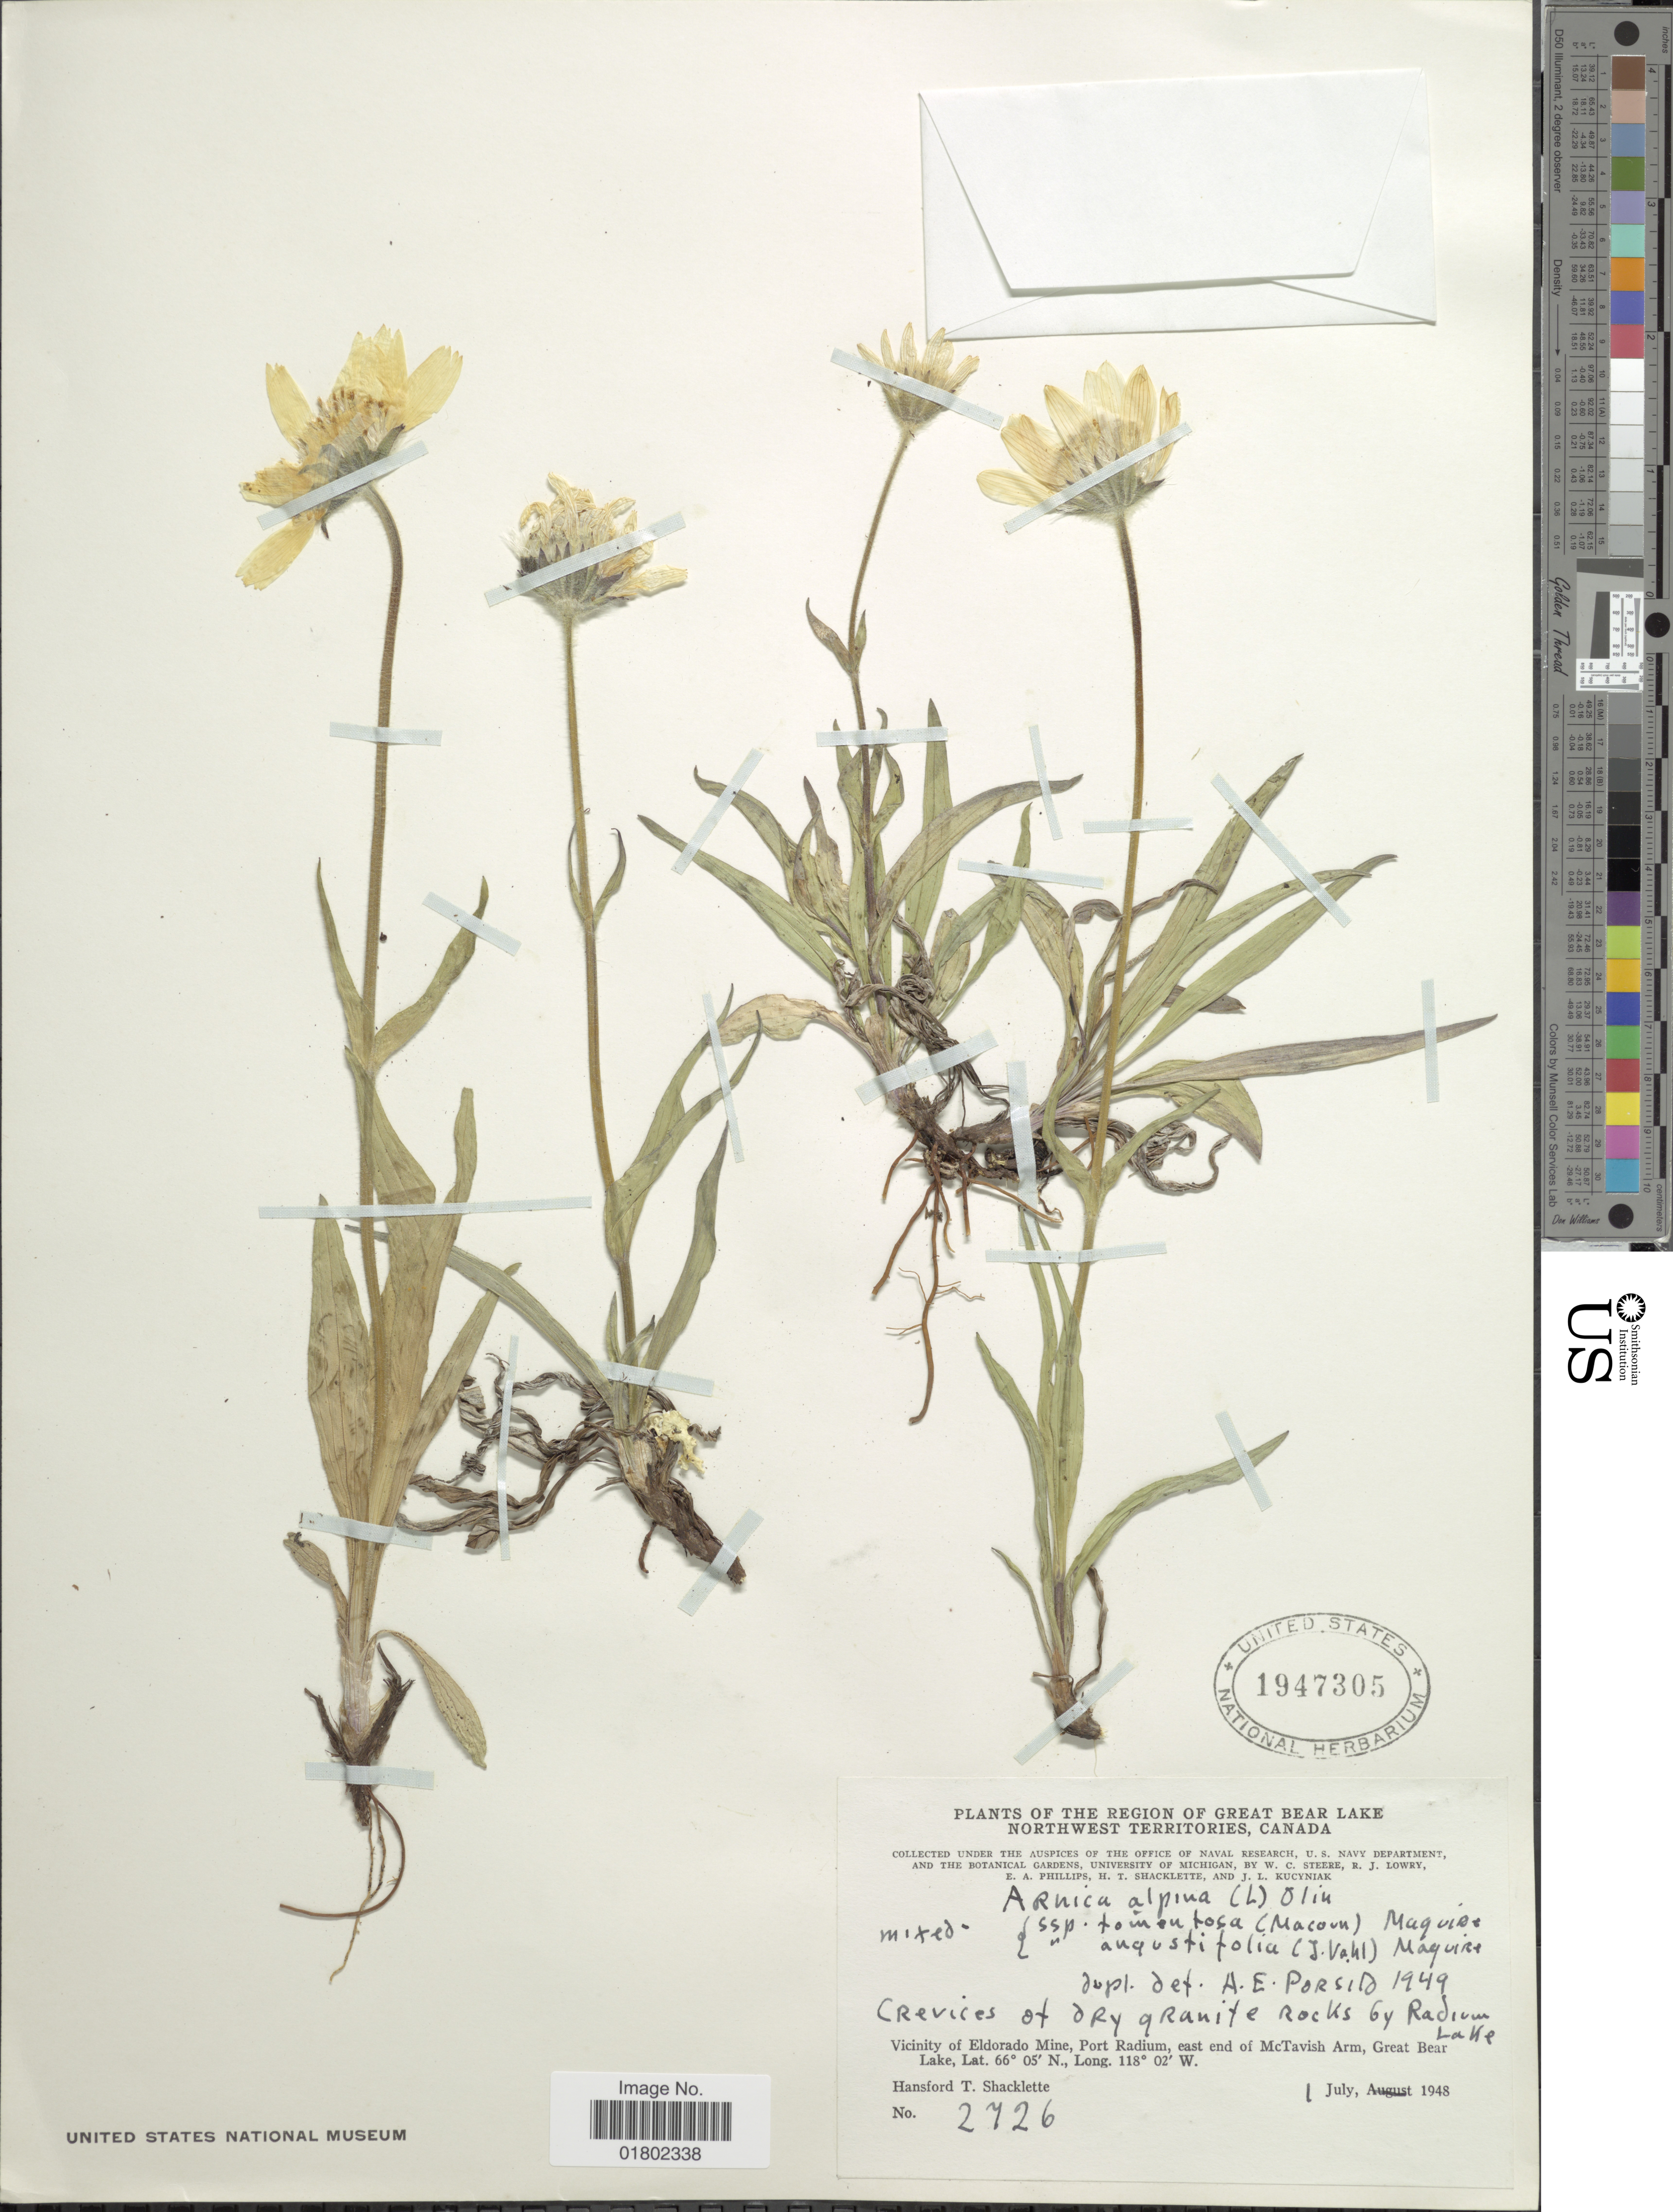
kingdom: Plantae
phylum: Tracheophyta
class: Magnoliopsida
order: Asterales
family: Asteraceae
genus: Arnica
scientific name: Arnica alpina subsp. tomentosa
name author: (Macoun) Maguire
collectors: H. Shacklette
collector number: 2726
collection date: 1948-07-01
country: Canada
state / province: Northwest Territories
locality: The Region of Great Bear Lake, Vicinity of Eldorado Mine, Port Radium, east end of McTavish Arm, Great Bear Lake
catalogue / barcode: US 1947305